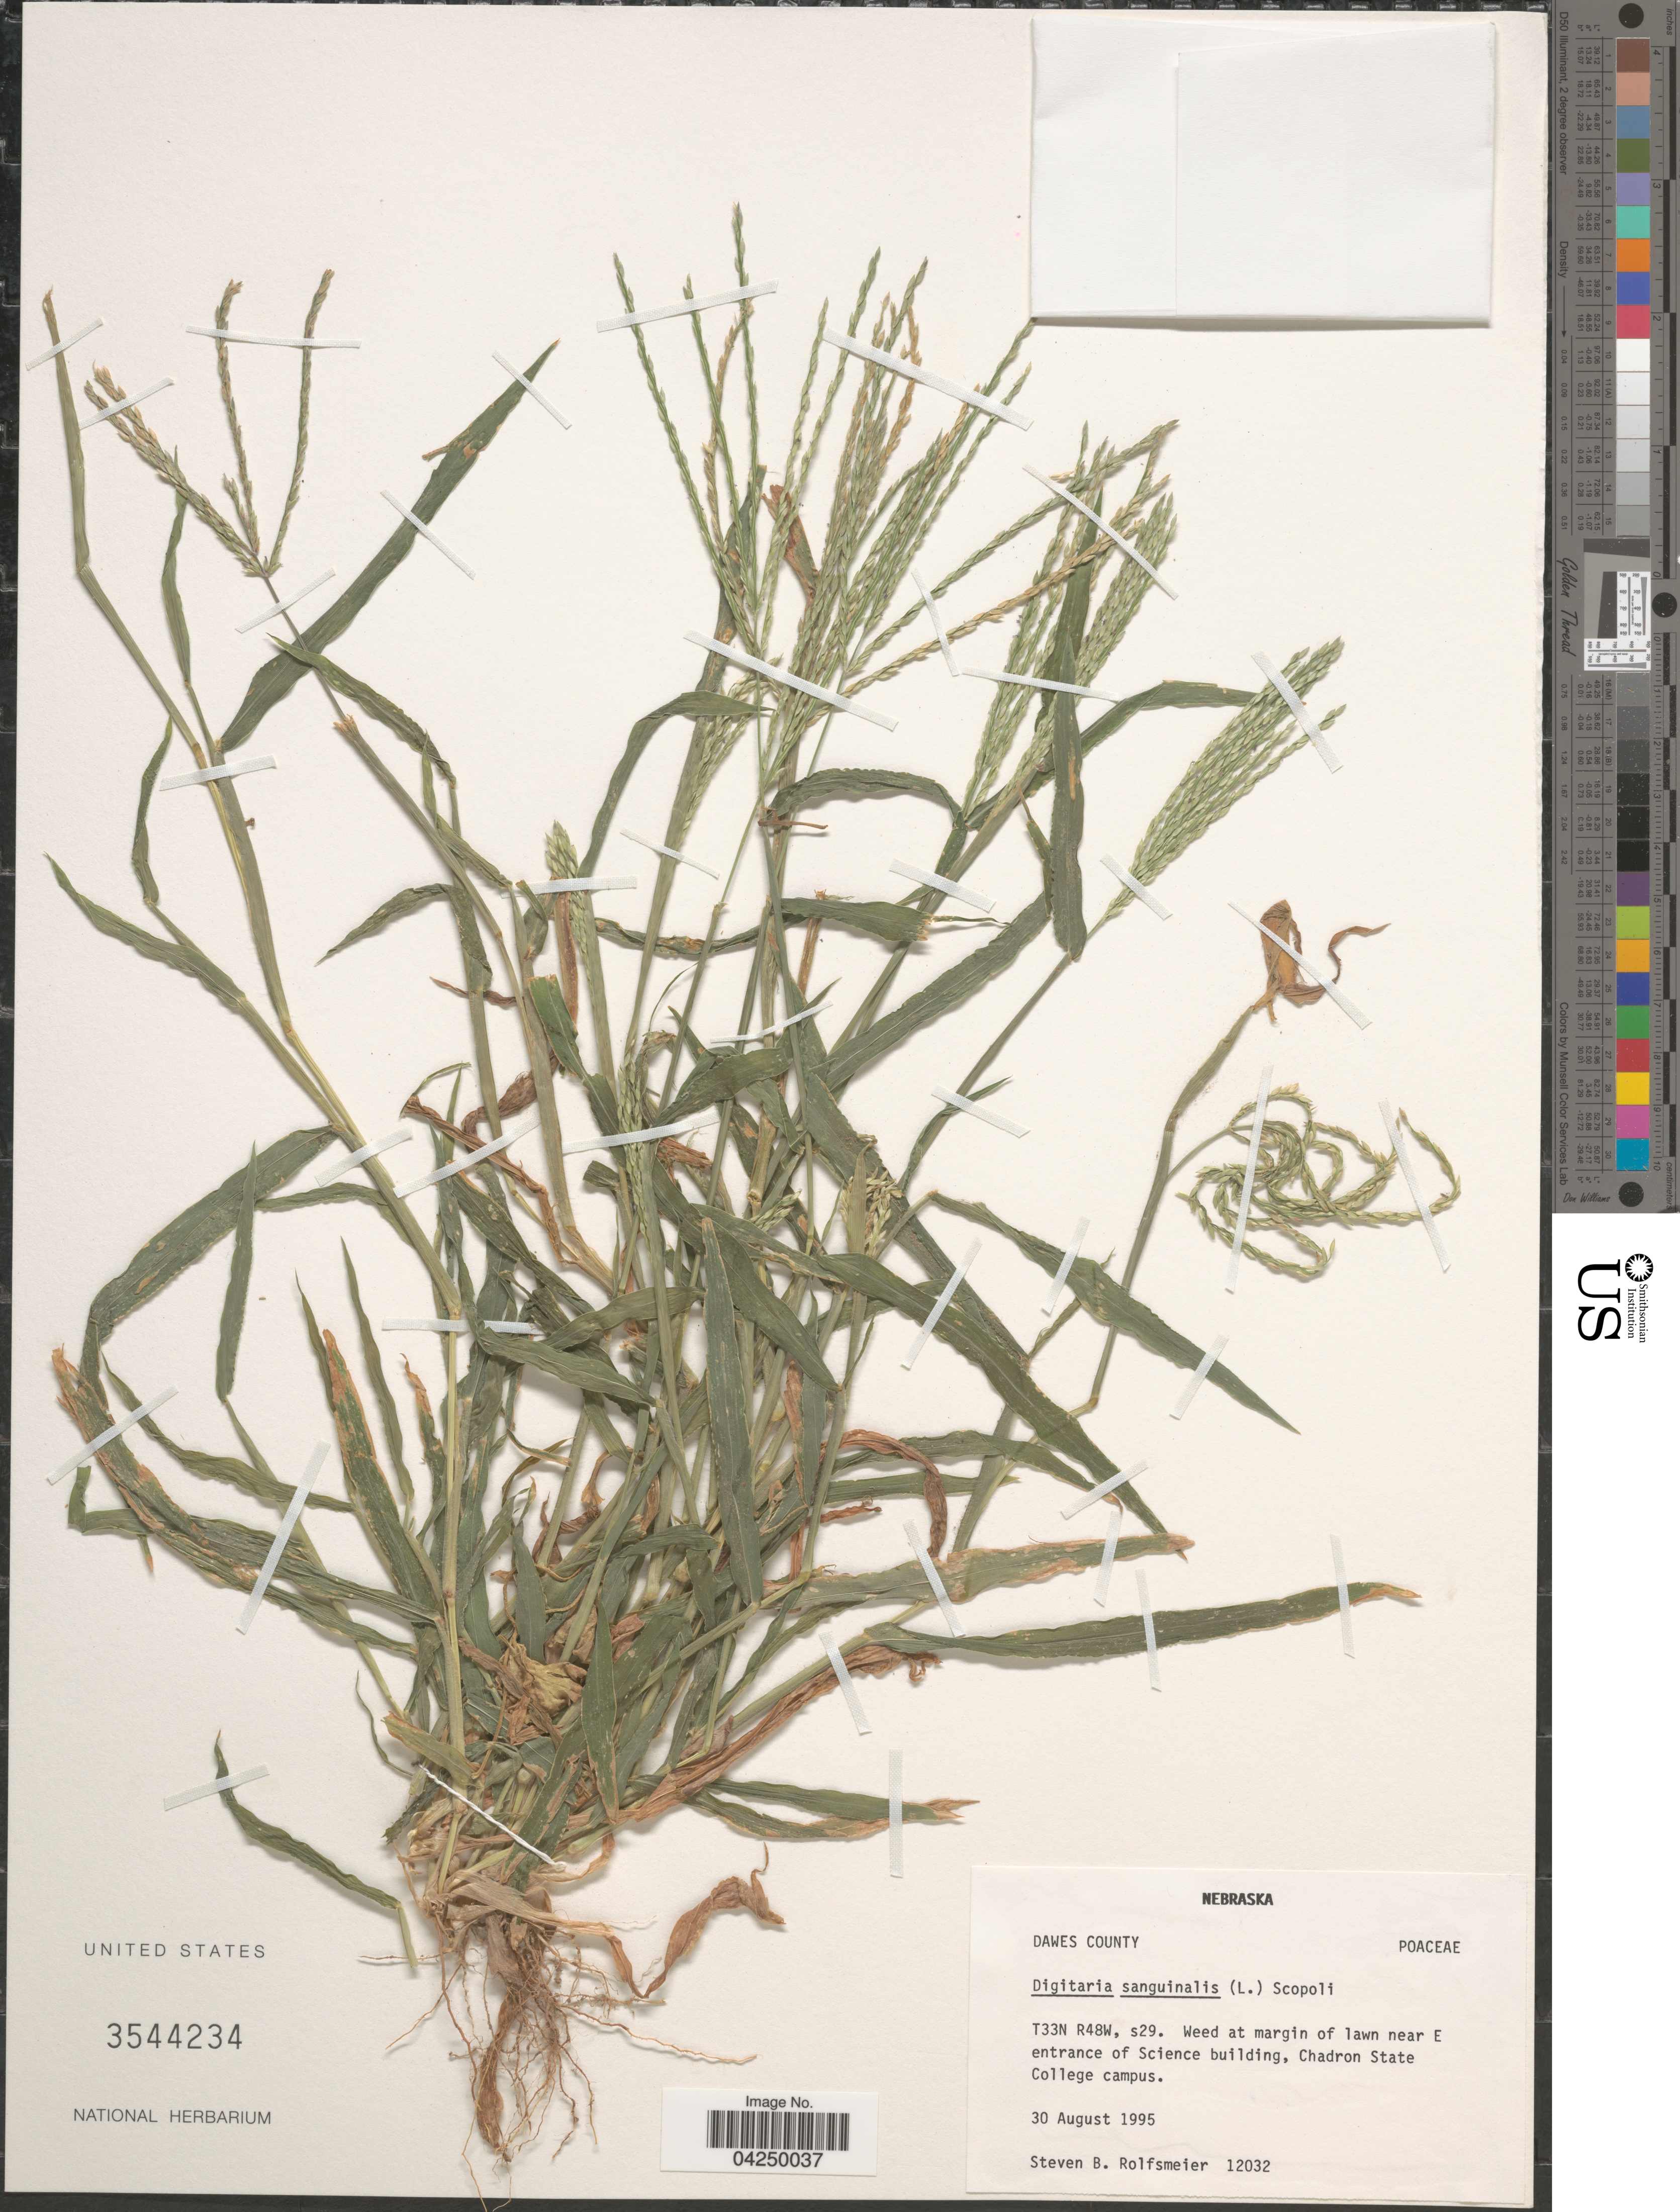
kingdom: Plantae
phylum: Tracheophyta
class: Liliopsida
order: Poales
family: Poaceae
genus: Digitaria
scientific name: Digitaria sanguinalis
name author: (L.) Scop.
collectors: S. Rolfsmeier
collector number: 12032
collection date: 1995-08-30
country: United States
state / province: Nebraska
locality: Dawes County. T33N R48W, s29. Weed at margin of lawn near E entrance of Science building, Chadron State College campus.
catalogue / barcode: US 3544234